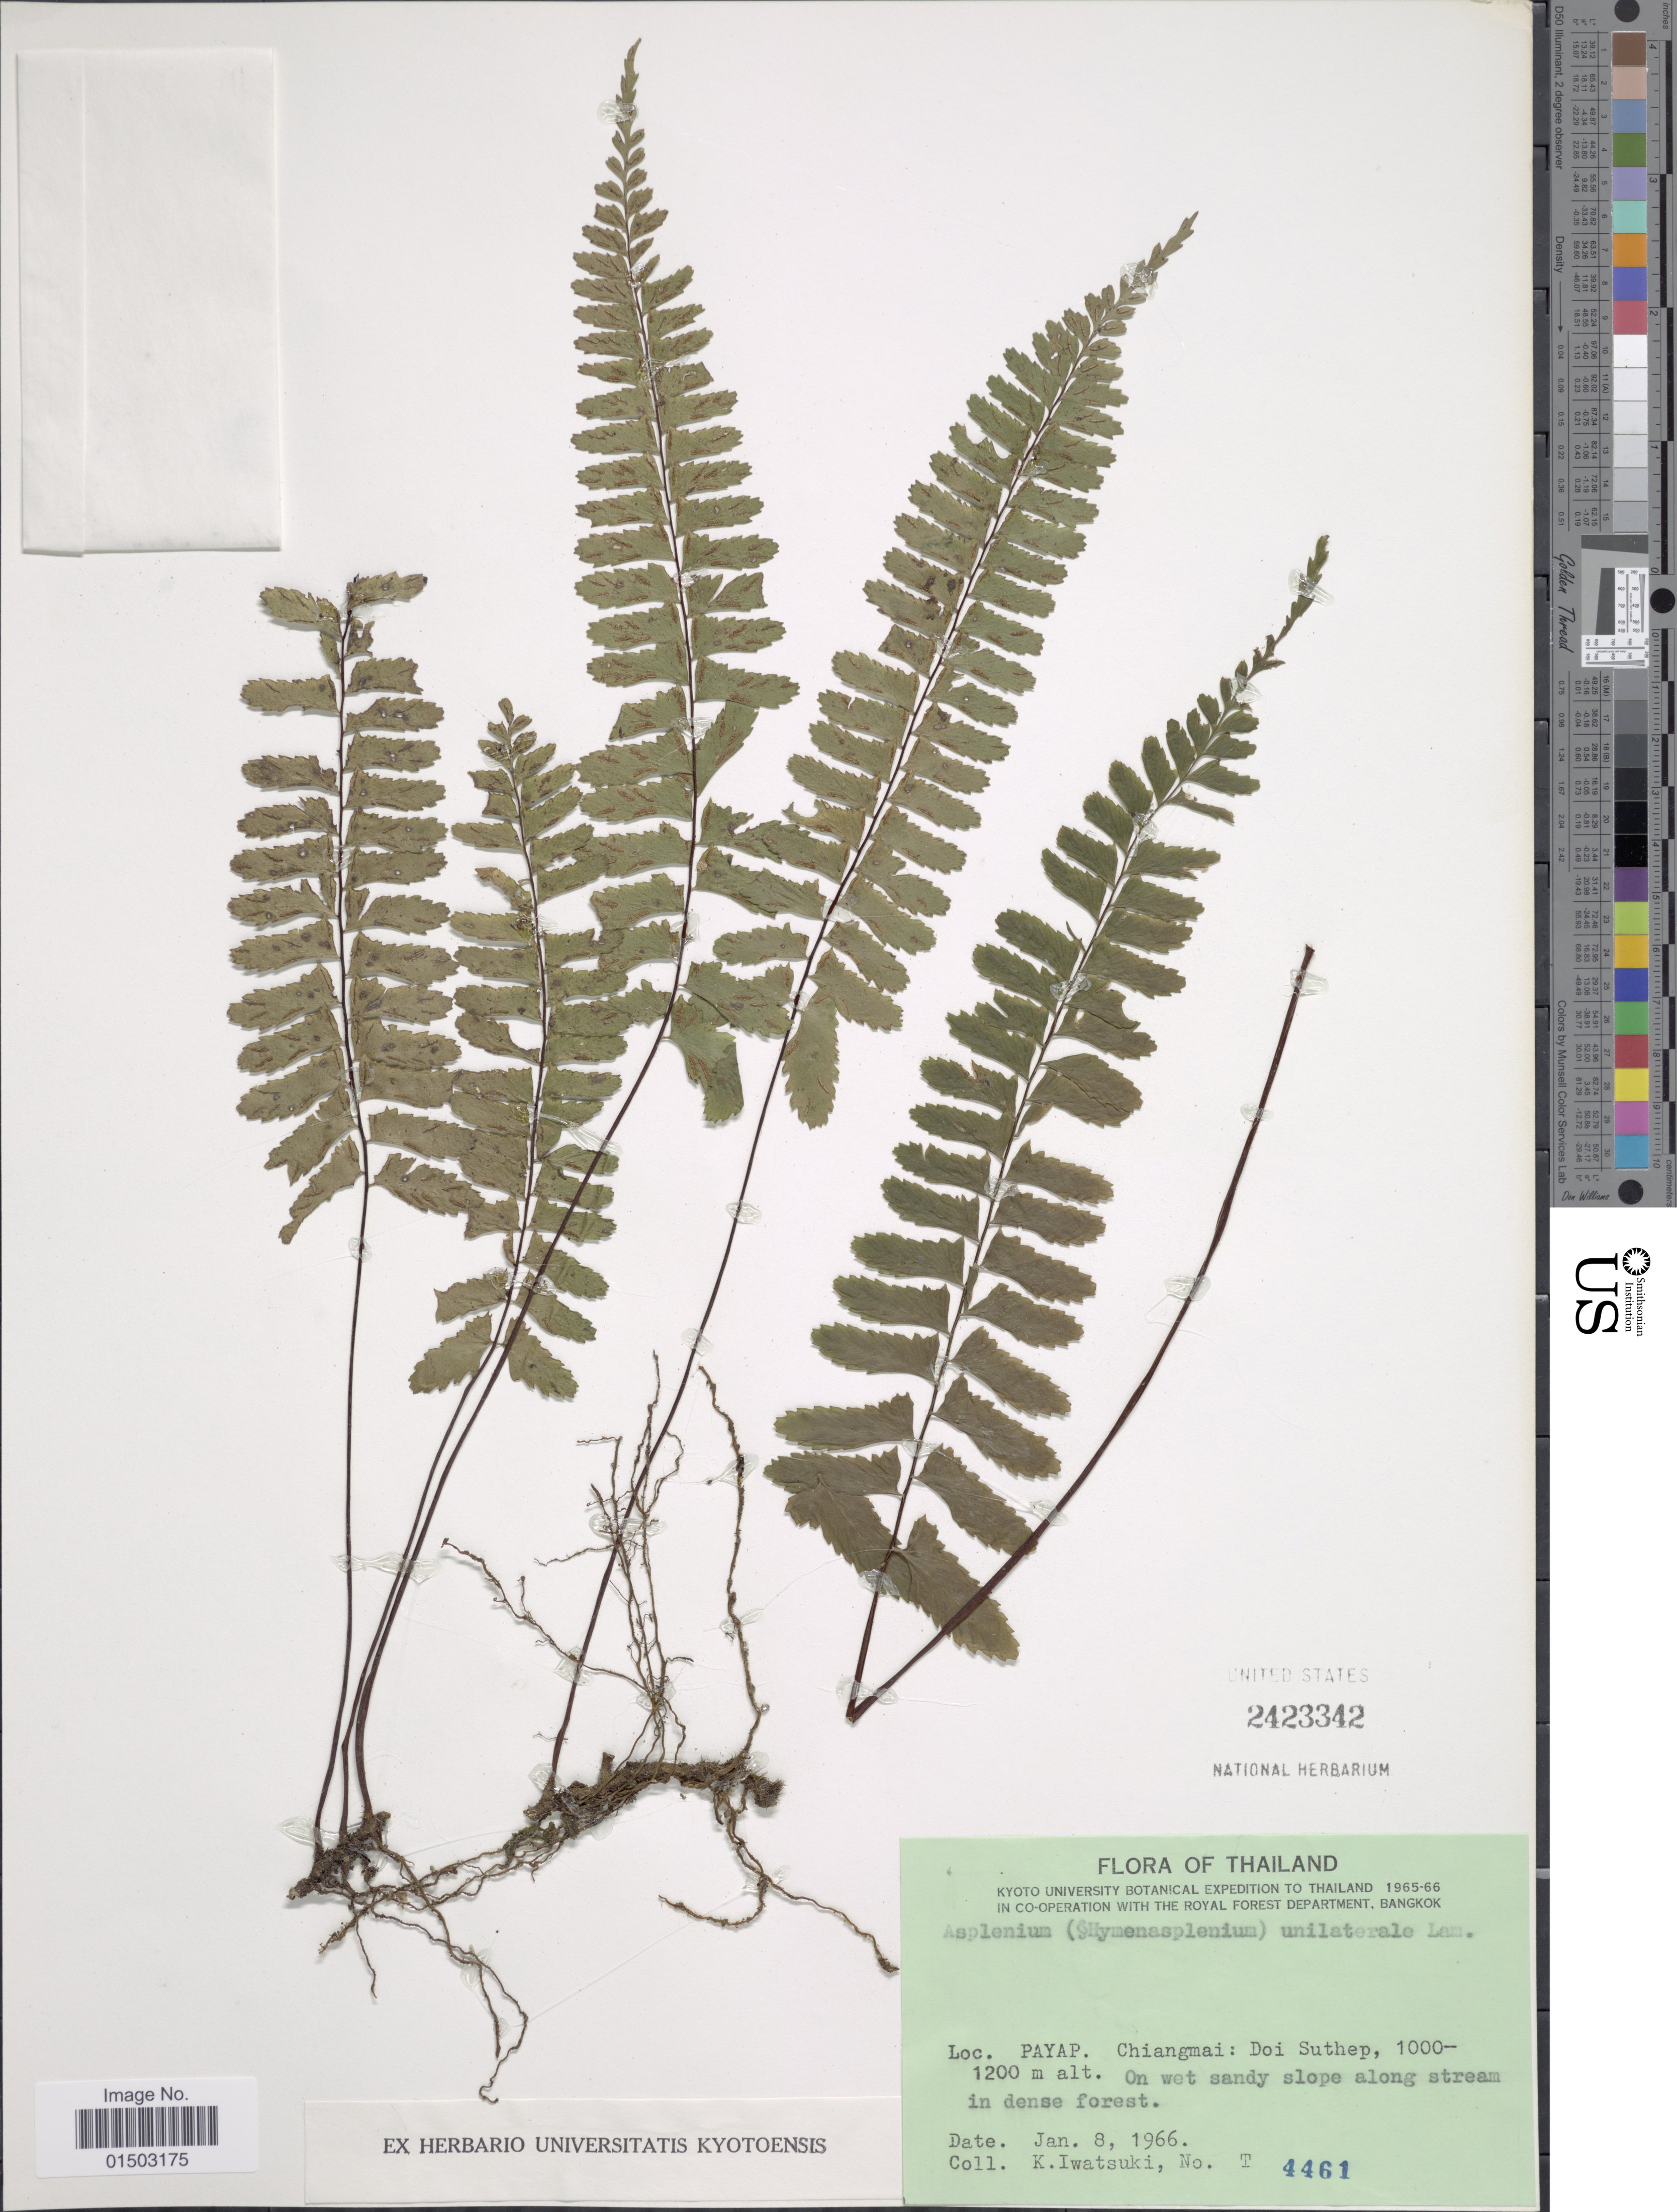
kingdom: Plantae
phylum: Tracheophyta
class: Polypodiopsida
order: Polypodiales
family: Aspleniaceae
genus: Hymenasplenium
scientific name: Hymenasplenium unilaterale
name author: (Lam.) Hayata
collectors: K. Iwatsuki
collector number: T4461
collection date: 1966-01-08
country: Thailand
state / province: Chiang Mai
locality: Thailand, Payap. Chiangmai: Doi Suthep.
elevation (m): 1000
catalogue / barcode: US 2423342